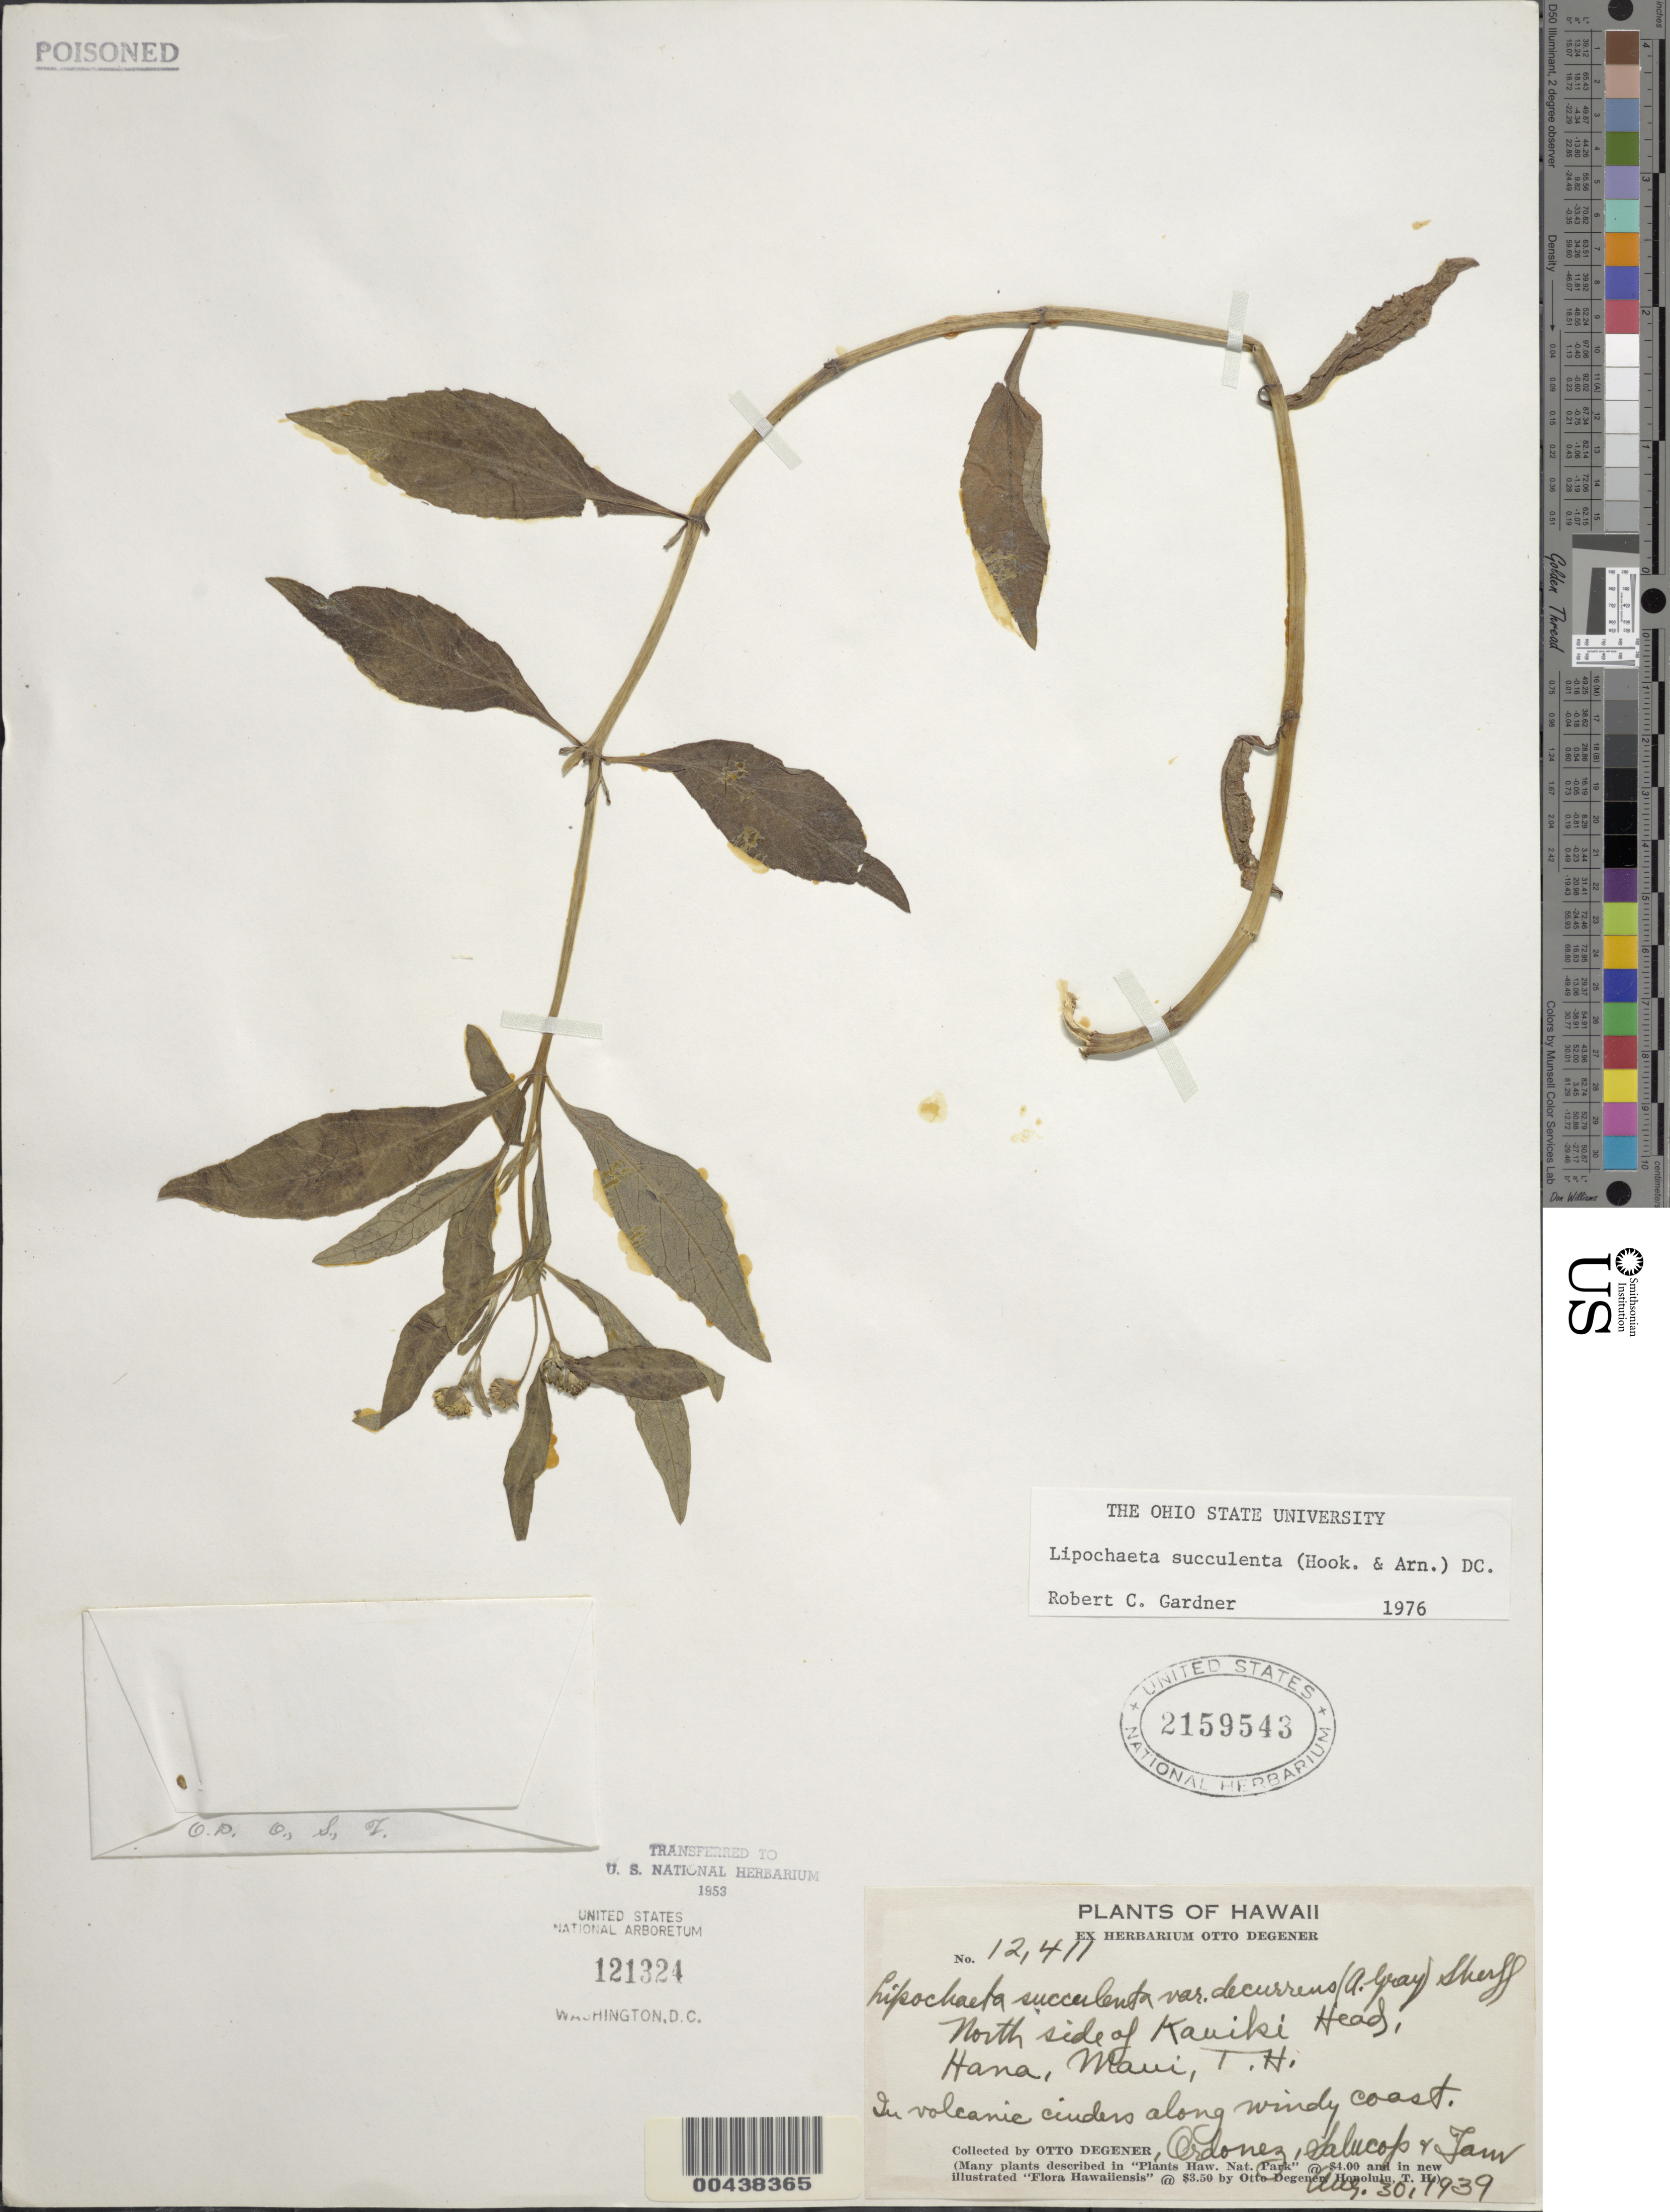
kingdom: Plantae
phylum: Tracheophyta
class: Magnoliopsida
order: Asterales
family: Asteraceae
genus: Lipochaeta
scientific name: Lipochaeta succulenta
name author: (Hook. & Arn.) DC.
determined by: Gardner, R. C.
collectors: O. Degener, Ordonez, -- Salucop & Tam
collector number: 12411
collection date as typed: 30 Aug 1939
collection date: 1939-08-30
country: United States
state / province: Hawaii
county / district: Maui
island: Maui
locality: N side of Kauiki Head, along coast, Hana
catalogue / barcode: US 2159543